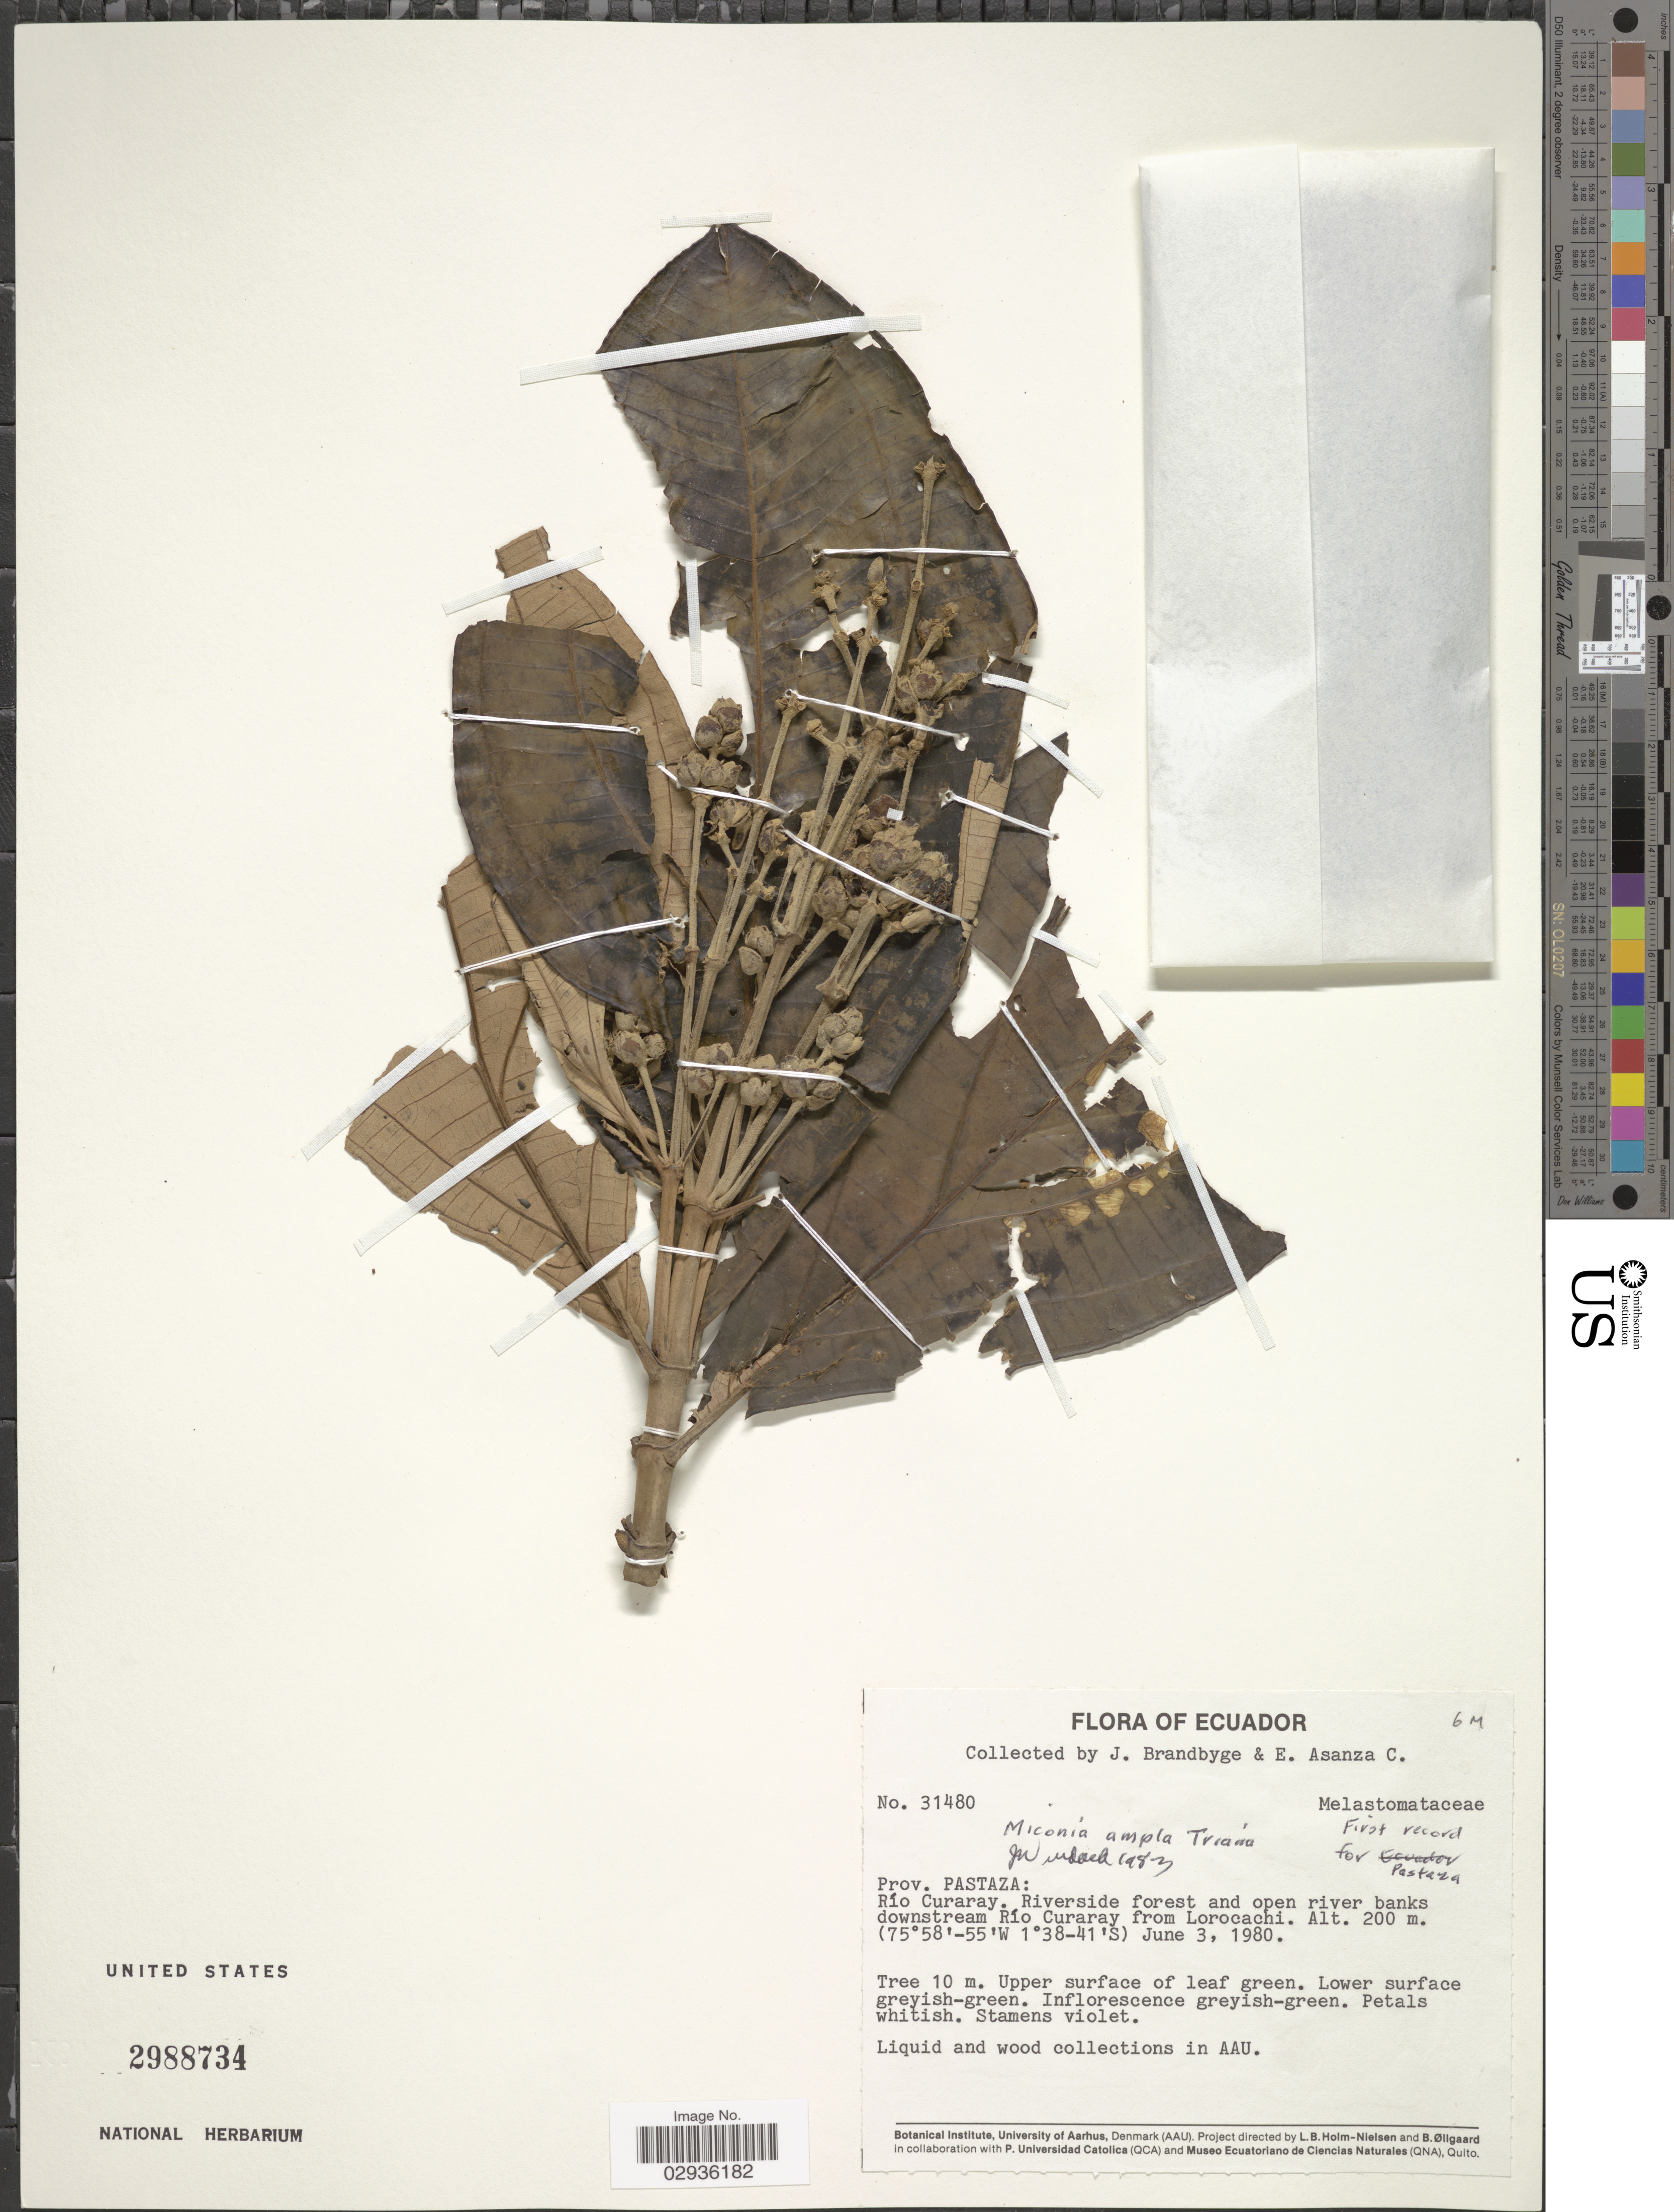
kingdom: Plantae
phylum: Tracheophyta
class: Magnoliopsida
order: Myrtales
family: Melastomataceae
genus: Miconia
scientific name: Miconia ampla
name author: Triana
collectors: J. Brandbyge & E. Asanza C.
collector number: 31480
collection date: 1980-06-03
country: Ecuador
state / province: Pastaza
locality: Río Curaray. Riverside forest and open river banks downstream Río Curaray from Lorocachi.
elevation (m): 200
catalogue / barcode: US 2988734